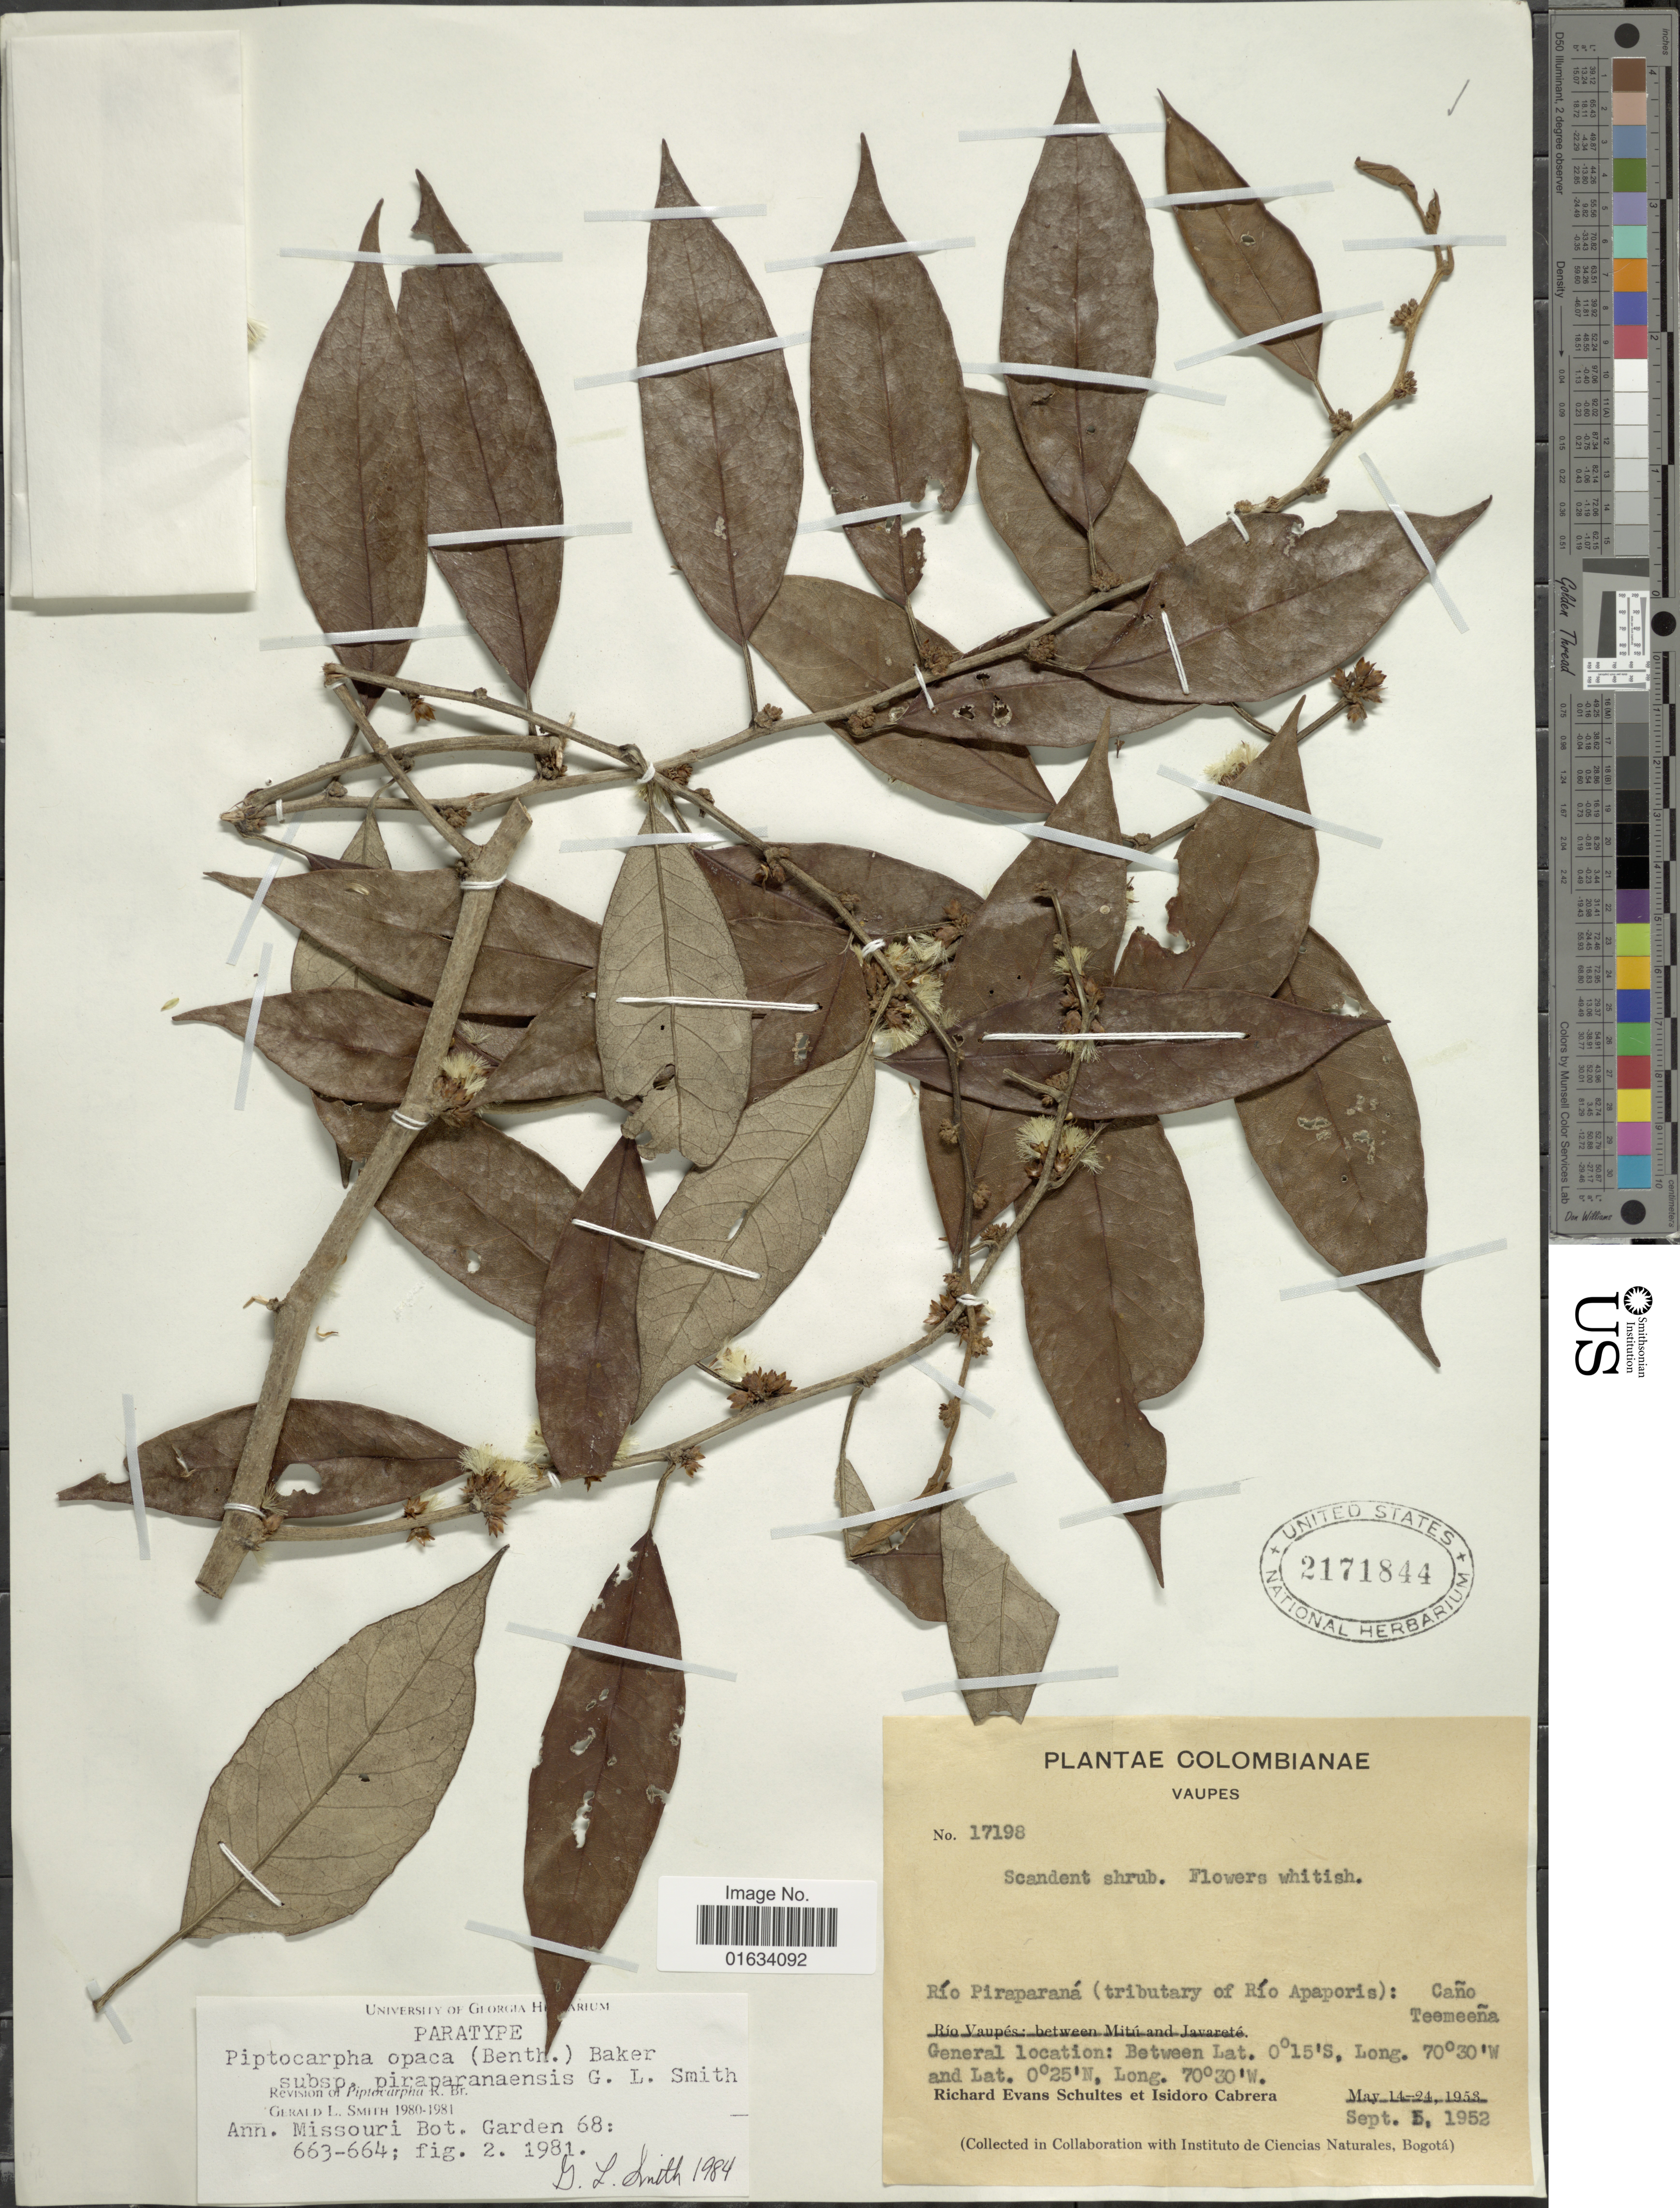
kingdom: Plantae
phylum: Tracheophyta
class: Magnoliopsida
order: Asterales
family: Asteraceae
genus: Piptocarpha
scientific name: Piptocarpha opaca subsp. piraparanaensis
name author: G. Lom. Sm.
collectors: R. E. Schultes & I. Cabrera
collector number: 17198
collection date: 1952-09-05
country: Colombia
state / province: Vaupés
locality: Colombianae, Vaupés. Rio Piraparana 9tributary of Rio Apaporis): Caño Teemeeña.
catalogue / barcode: US 2171844